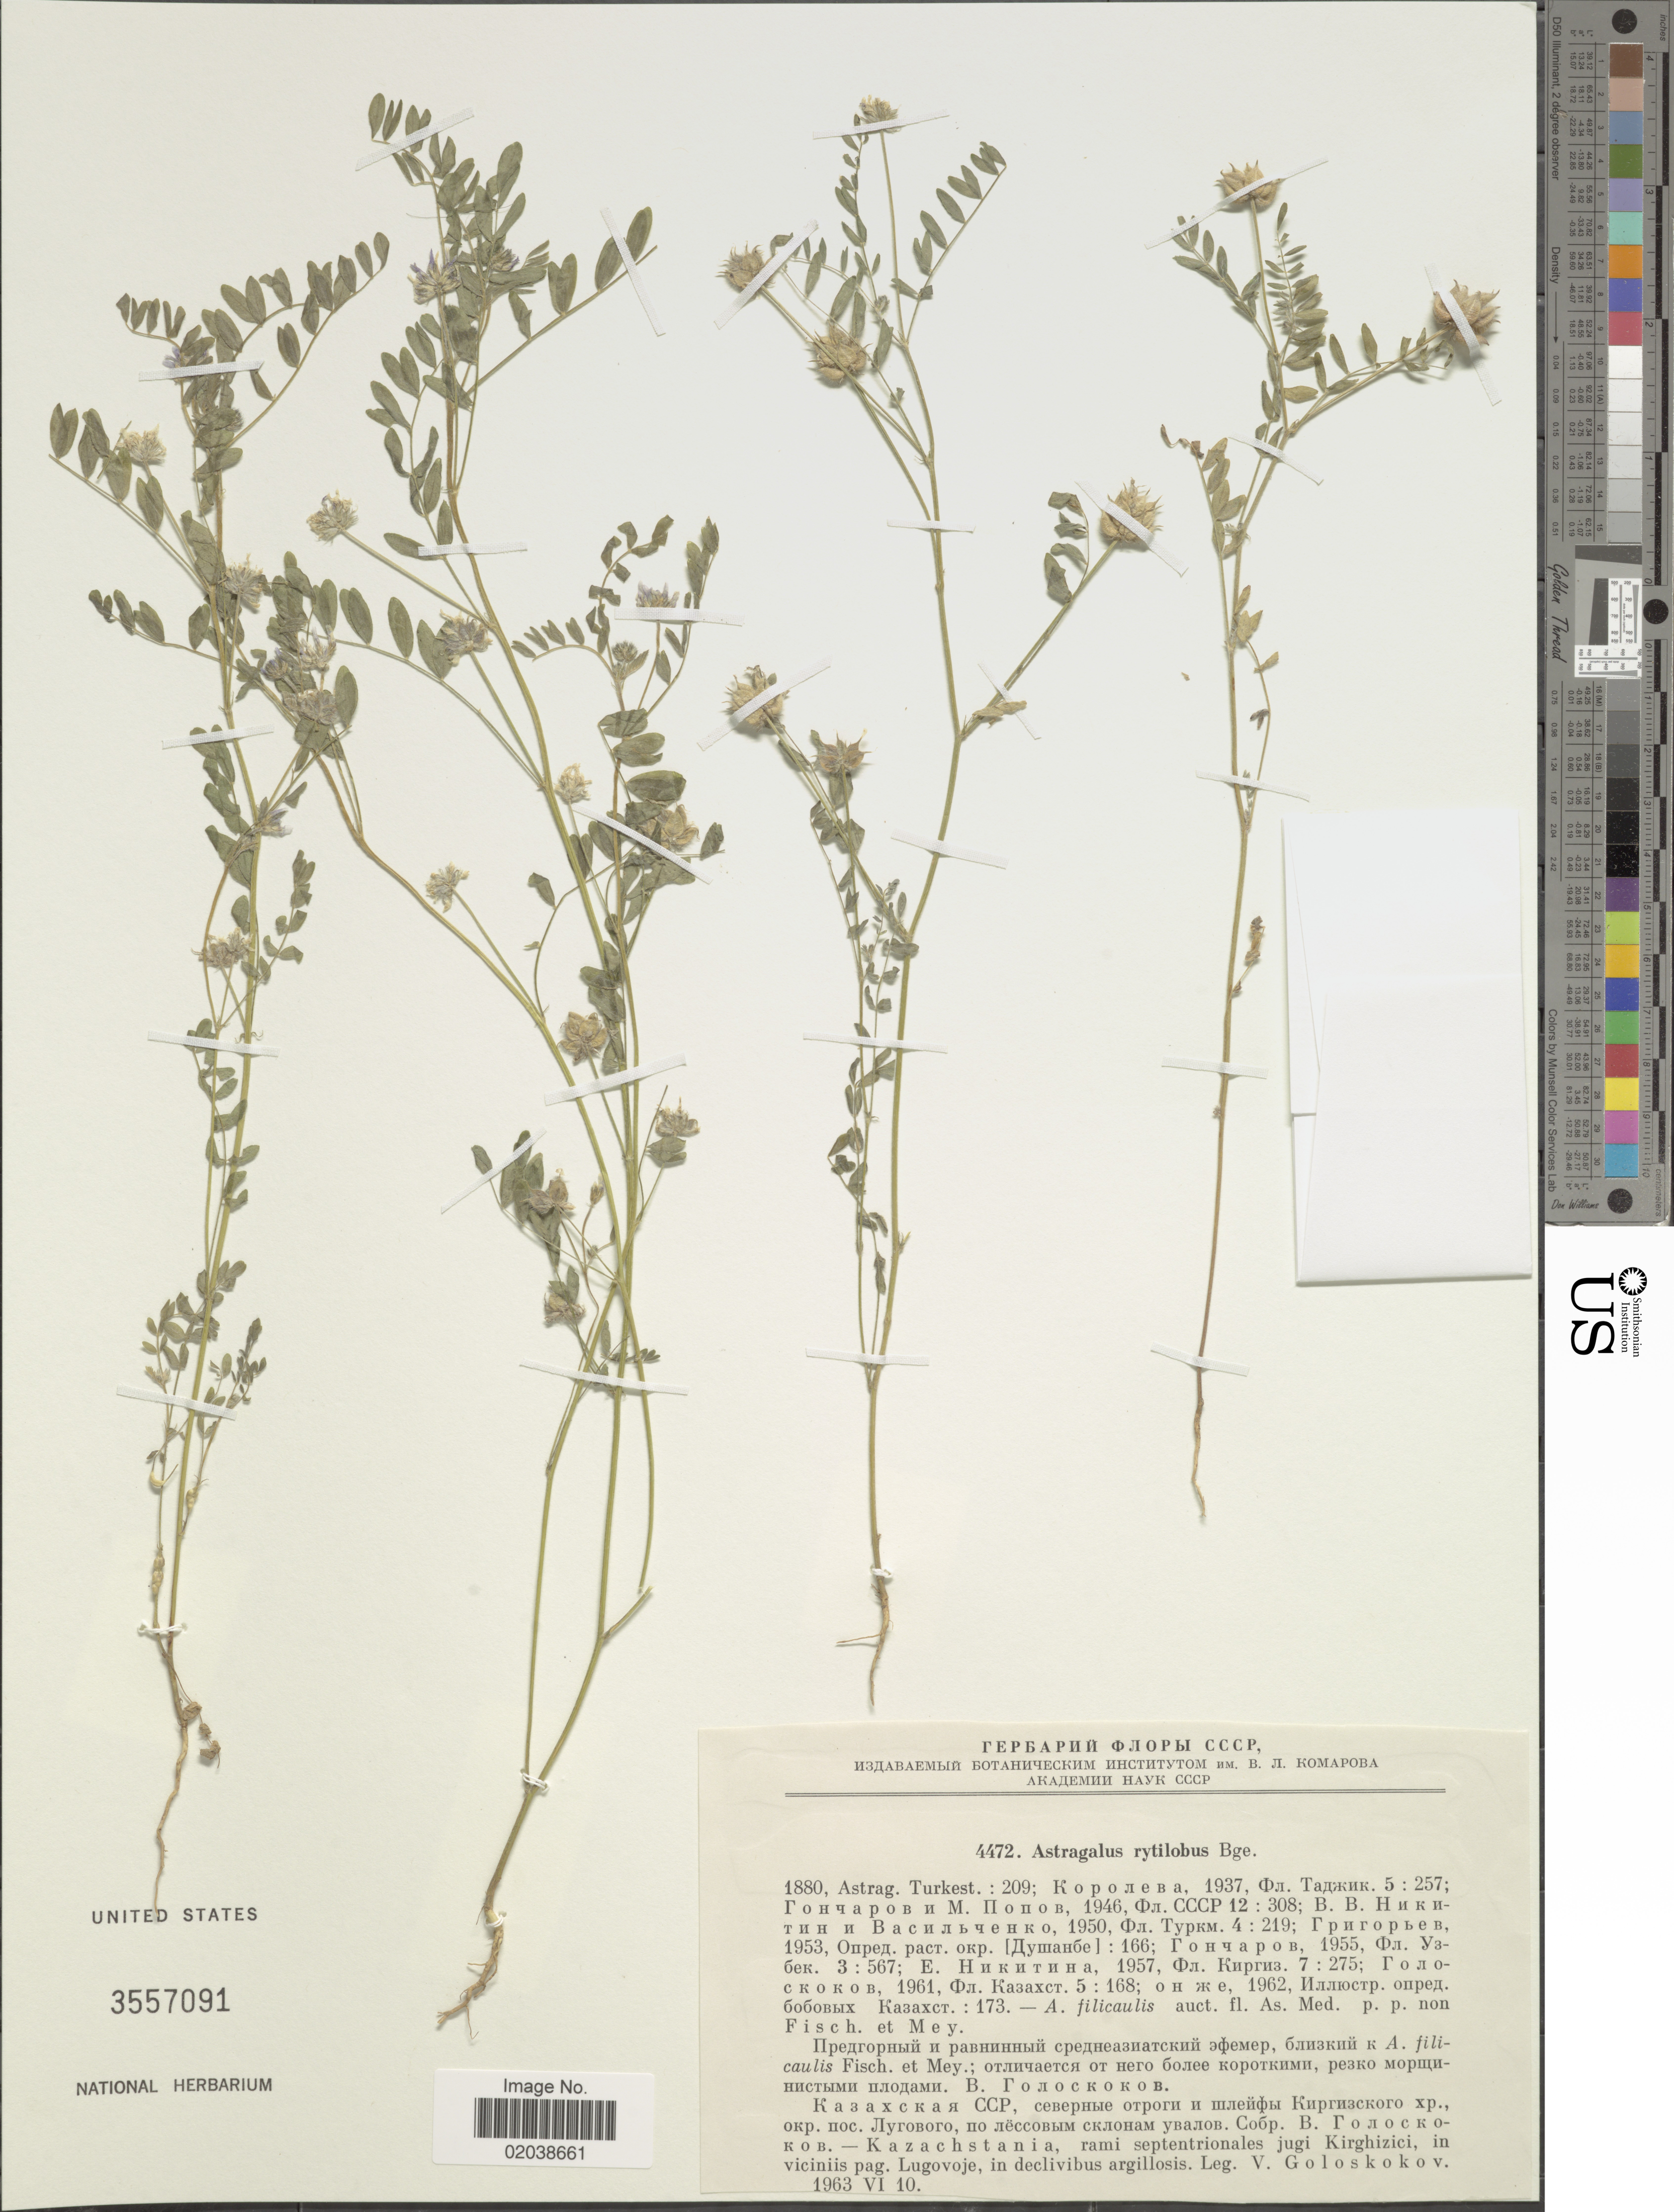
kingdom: Plantae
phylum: Tracheophyta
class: Magnoliopsida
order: Fabales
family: Fabaceae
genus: Astragalus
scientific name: Astragalus rytilobus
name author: Bunge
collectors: V. P. Goloskokov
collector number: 4472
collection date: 1963-06-10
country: Kazakhstan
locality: Kazachstania, rami septentrionales jugi Kirghizici, in viciniis pag. Lugovoje, in declivibus agrillosis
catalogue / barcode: US 3557091